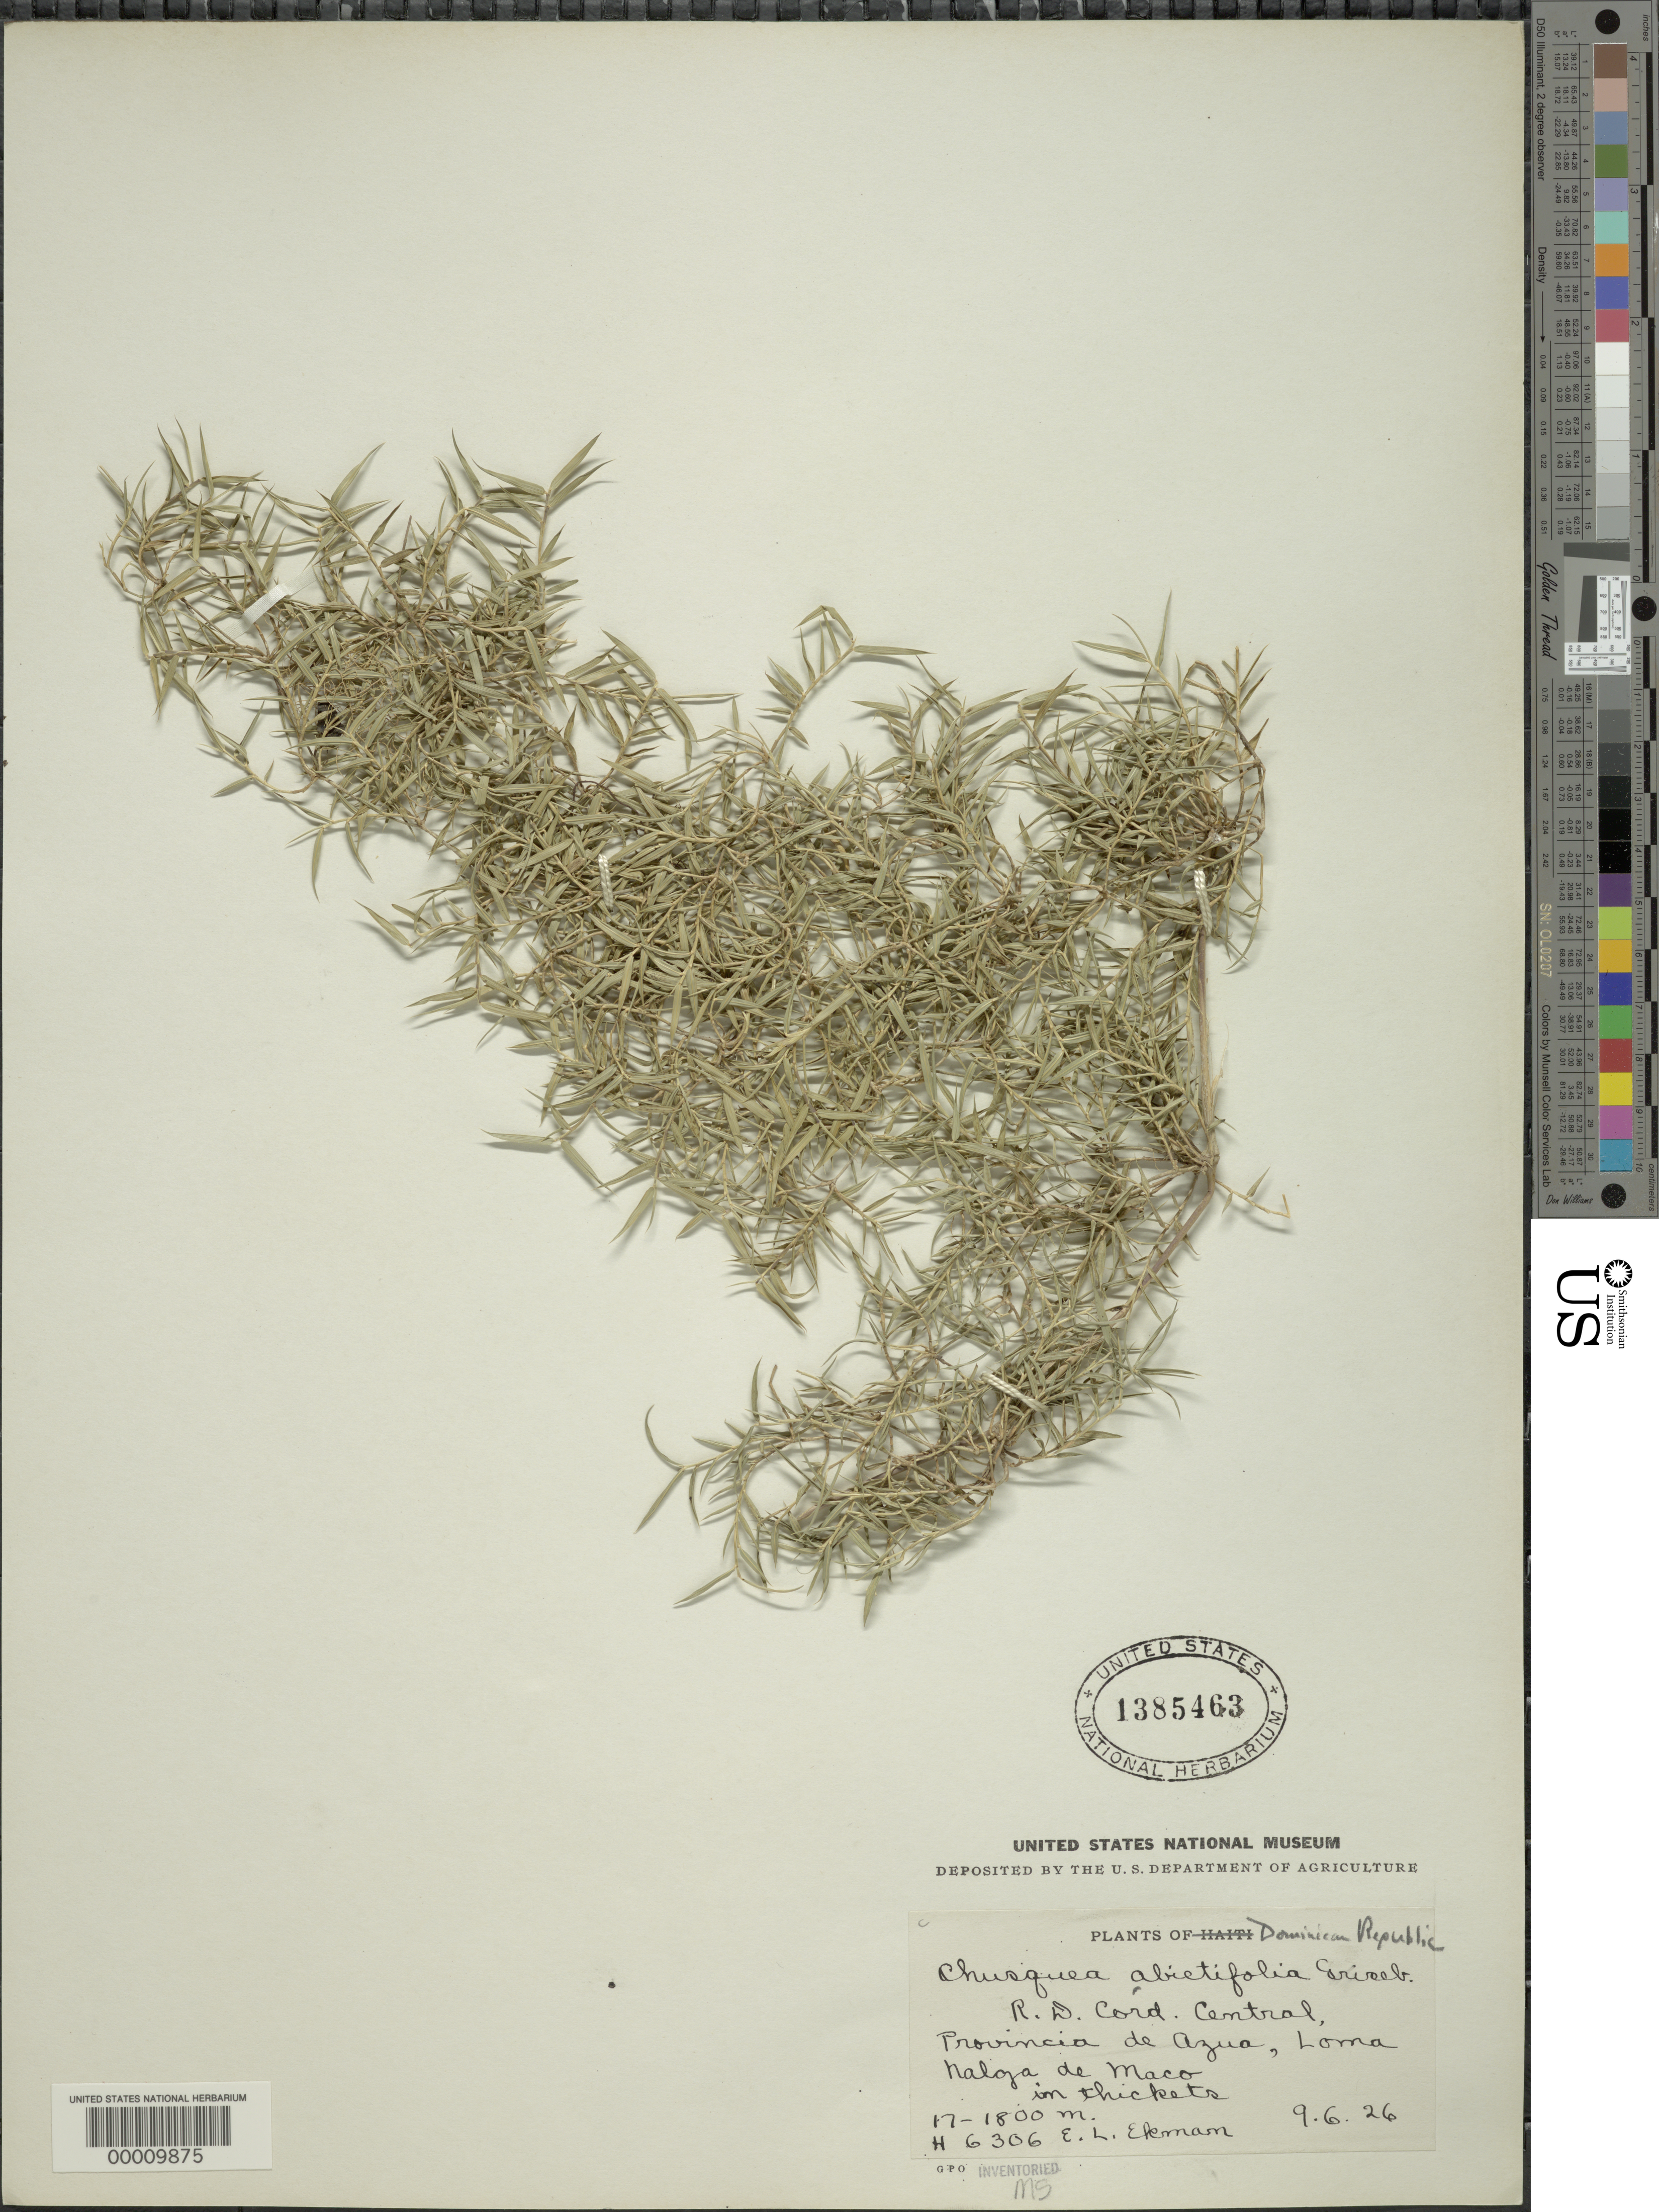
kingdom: Plantae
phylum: Tracheophyta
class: Liliopsida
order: Poales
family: Poaceae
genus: Chusquea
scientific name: Chusquea abietifolia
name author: Griseb.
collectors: E. L. Ekman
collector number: H 6306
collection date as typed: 09 Jun 1926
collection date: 1926-06-09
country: Dominican Republic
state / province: Azua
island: Hispaniola Island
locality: Loma nalga de maco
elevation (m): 1700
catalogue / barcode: US 1385463